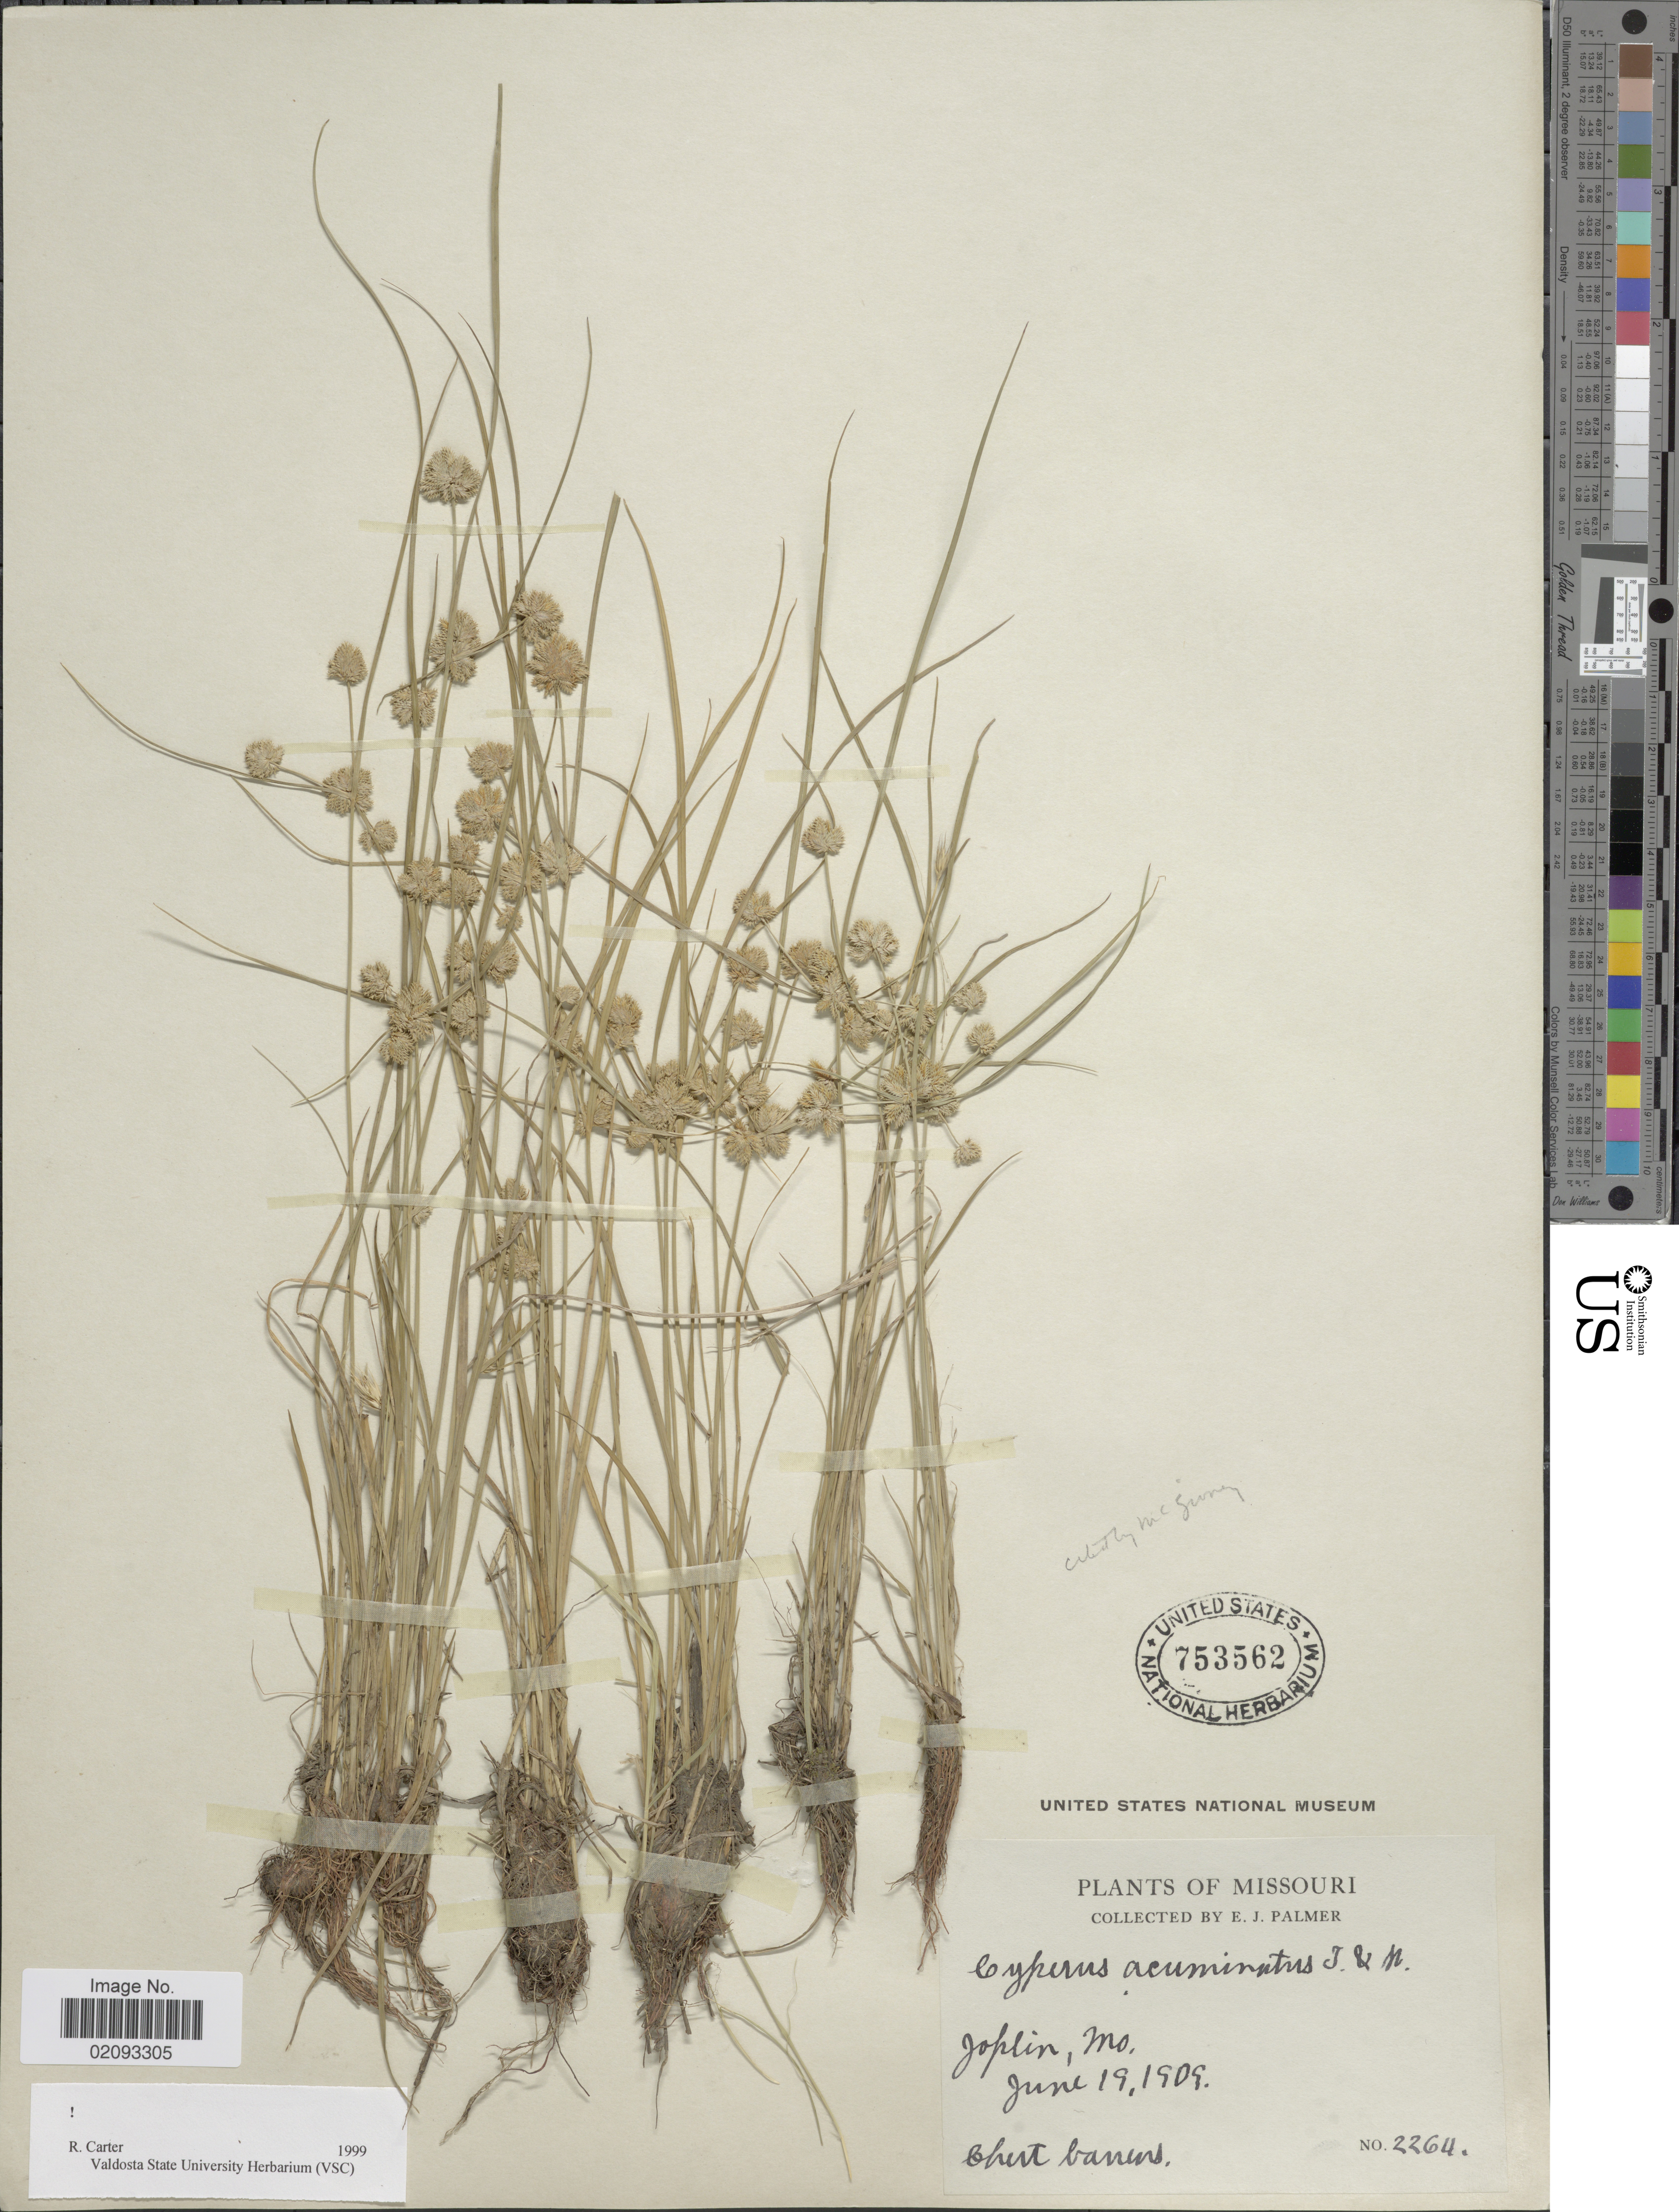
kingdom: Plantae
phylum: Tracheophyta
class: Liliopsida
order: Poales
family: Cyperaceae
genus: Cyperus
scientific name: Cyperus acuminatus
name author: Torr. & Hook.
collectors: E. J. Palmer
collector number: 2264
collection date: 1909-06-19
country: United States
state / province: Missouri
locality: Joplin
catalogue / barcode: US 753562